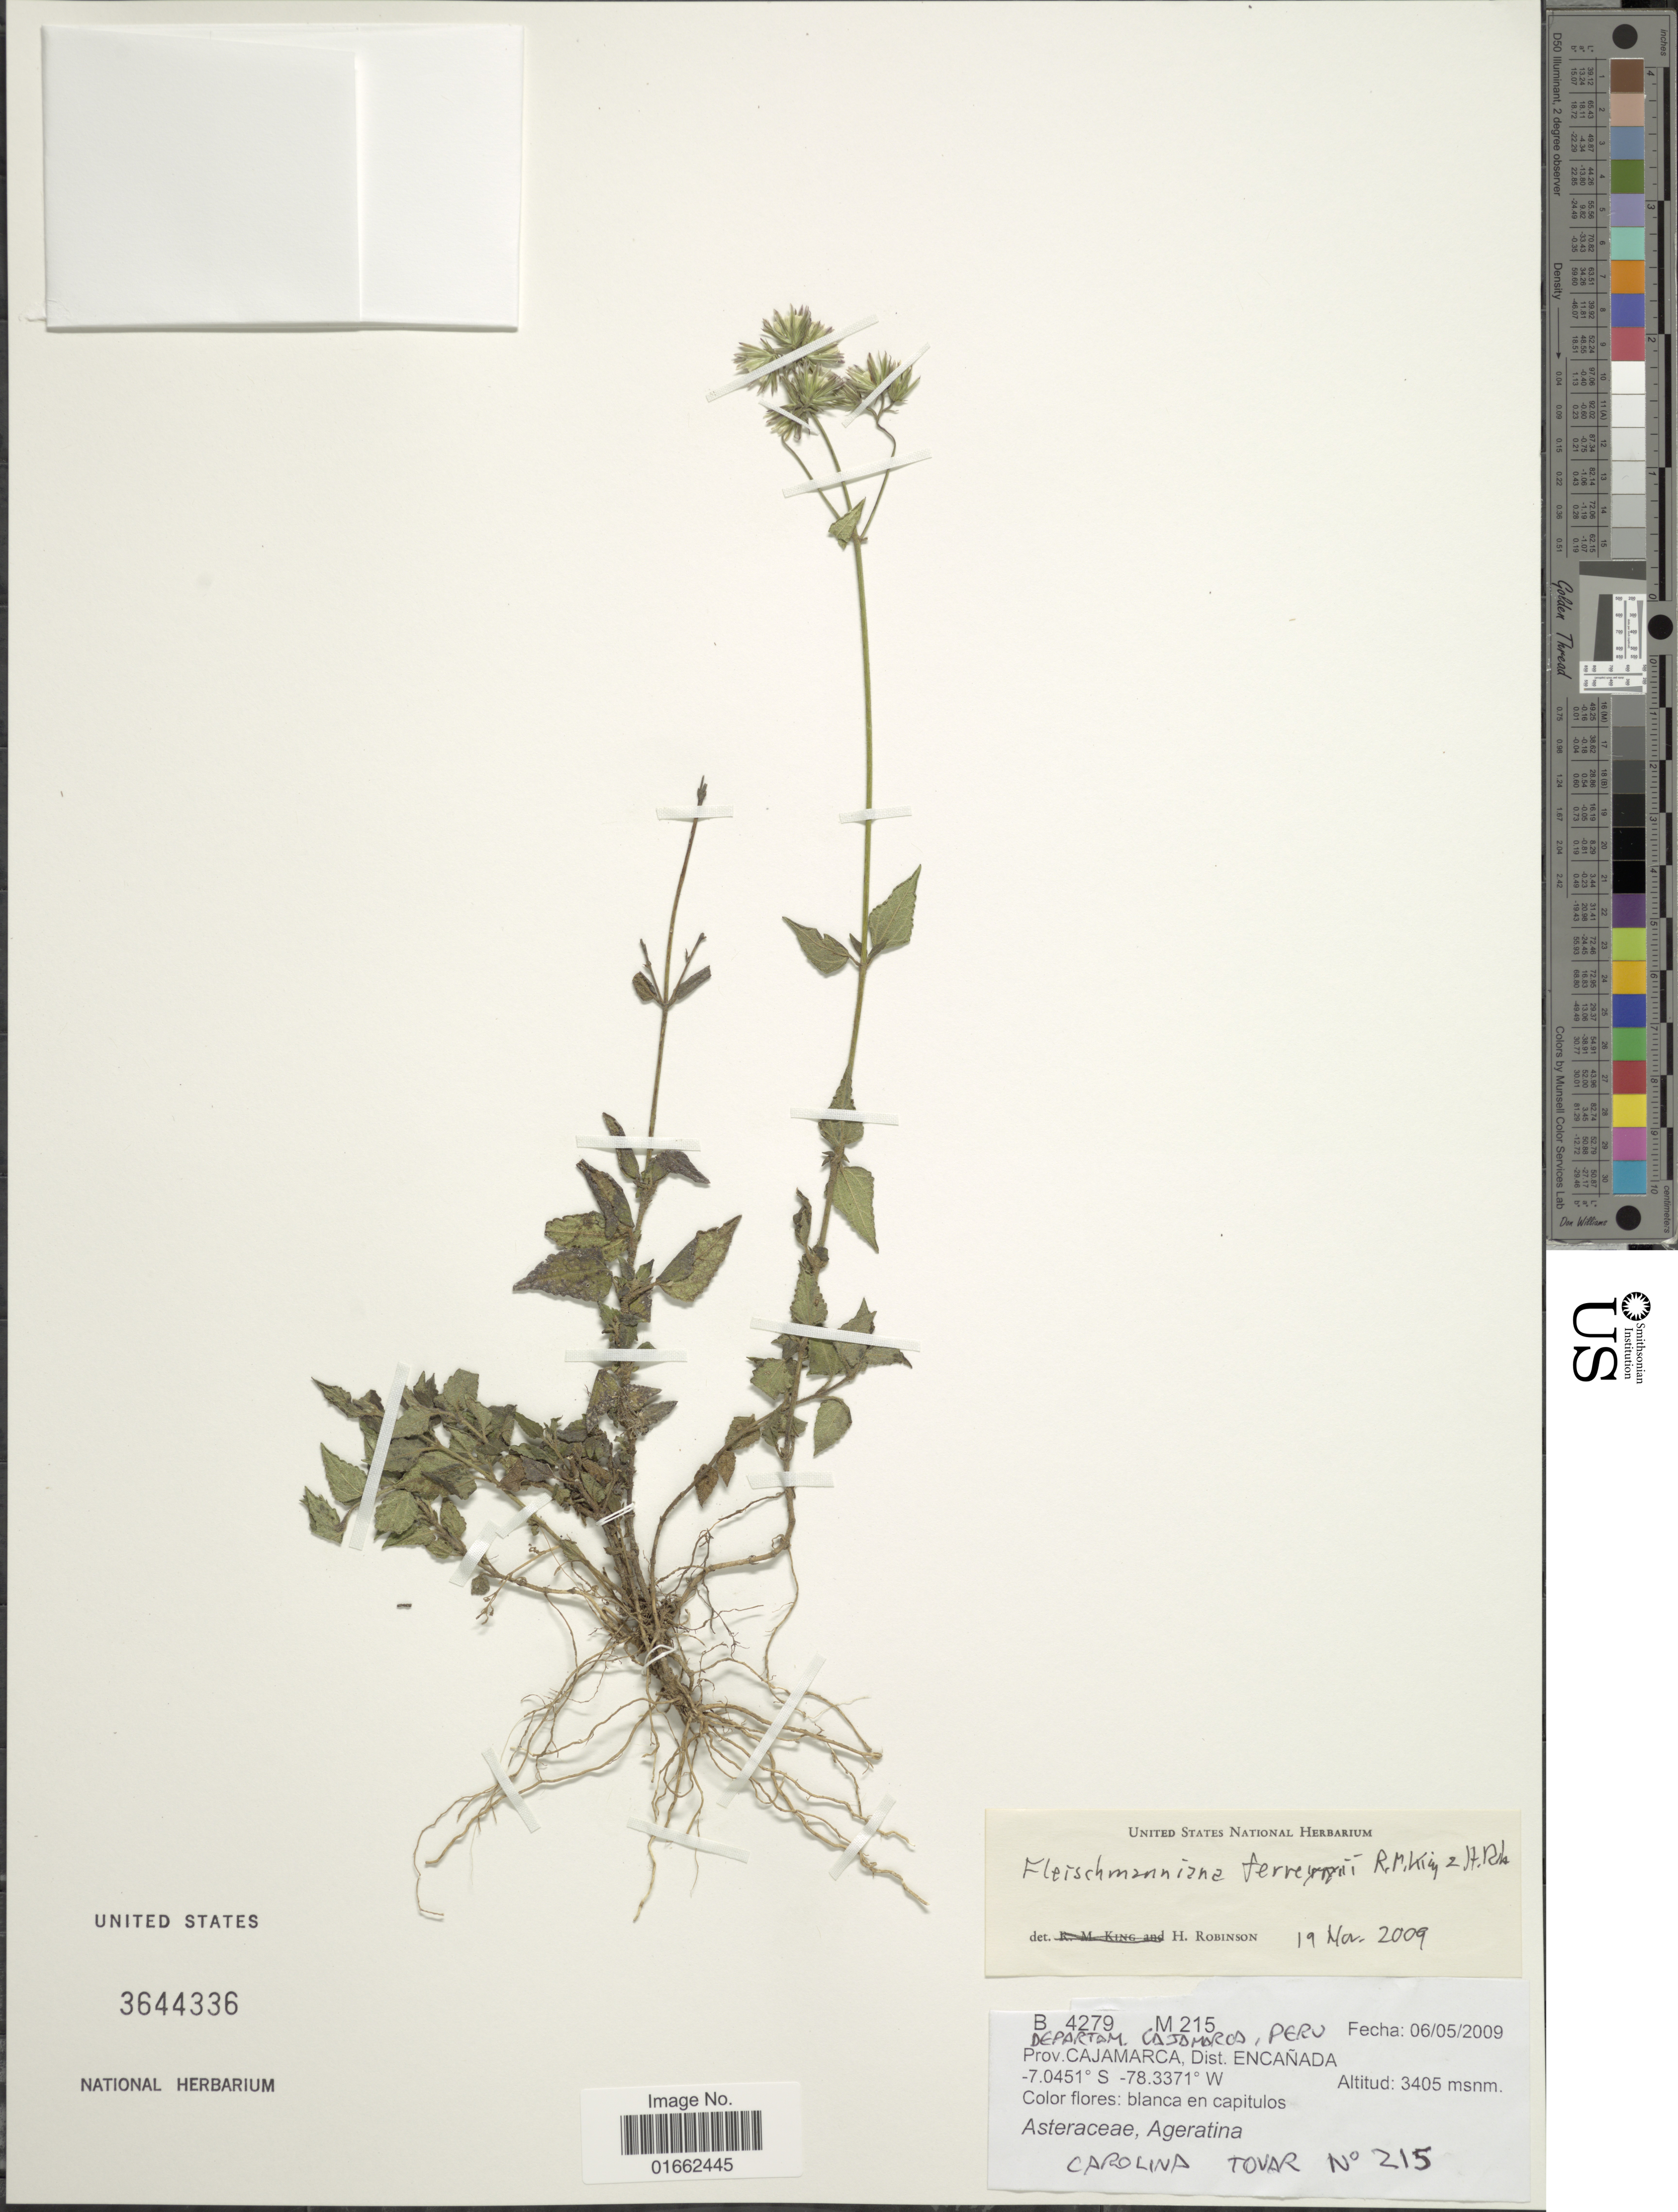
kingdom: Plantae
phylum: Tracheophyta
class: Magnoliopsida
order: Asterales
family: Asteraceae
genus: Fleischmannia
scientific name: Fleischmannia ferreyrii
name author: R.M. King & H. Rob.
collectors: C. Tovar Breña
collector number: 215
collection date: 2009-05-06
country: Peru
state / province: Cajamarca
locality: Departam. Cajamarca, Peru. Prov. Cajamarca, Dist. Encañada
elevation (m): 3405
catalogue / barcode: US 3644336